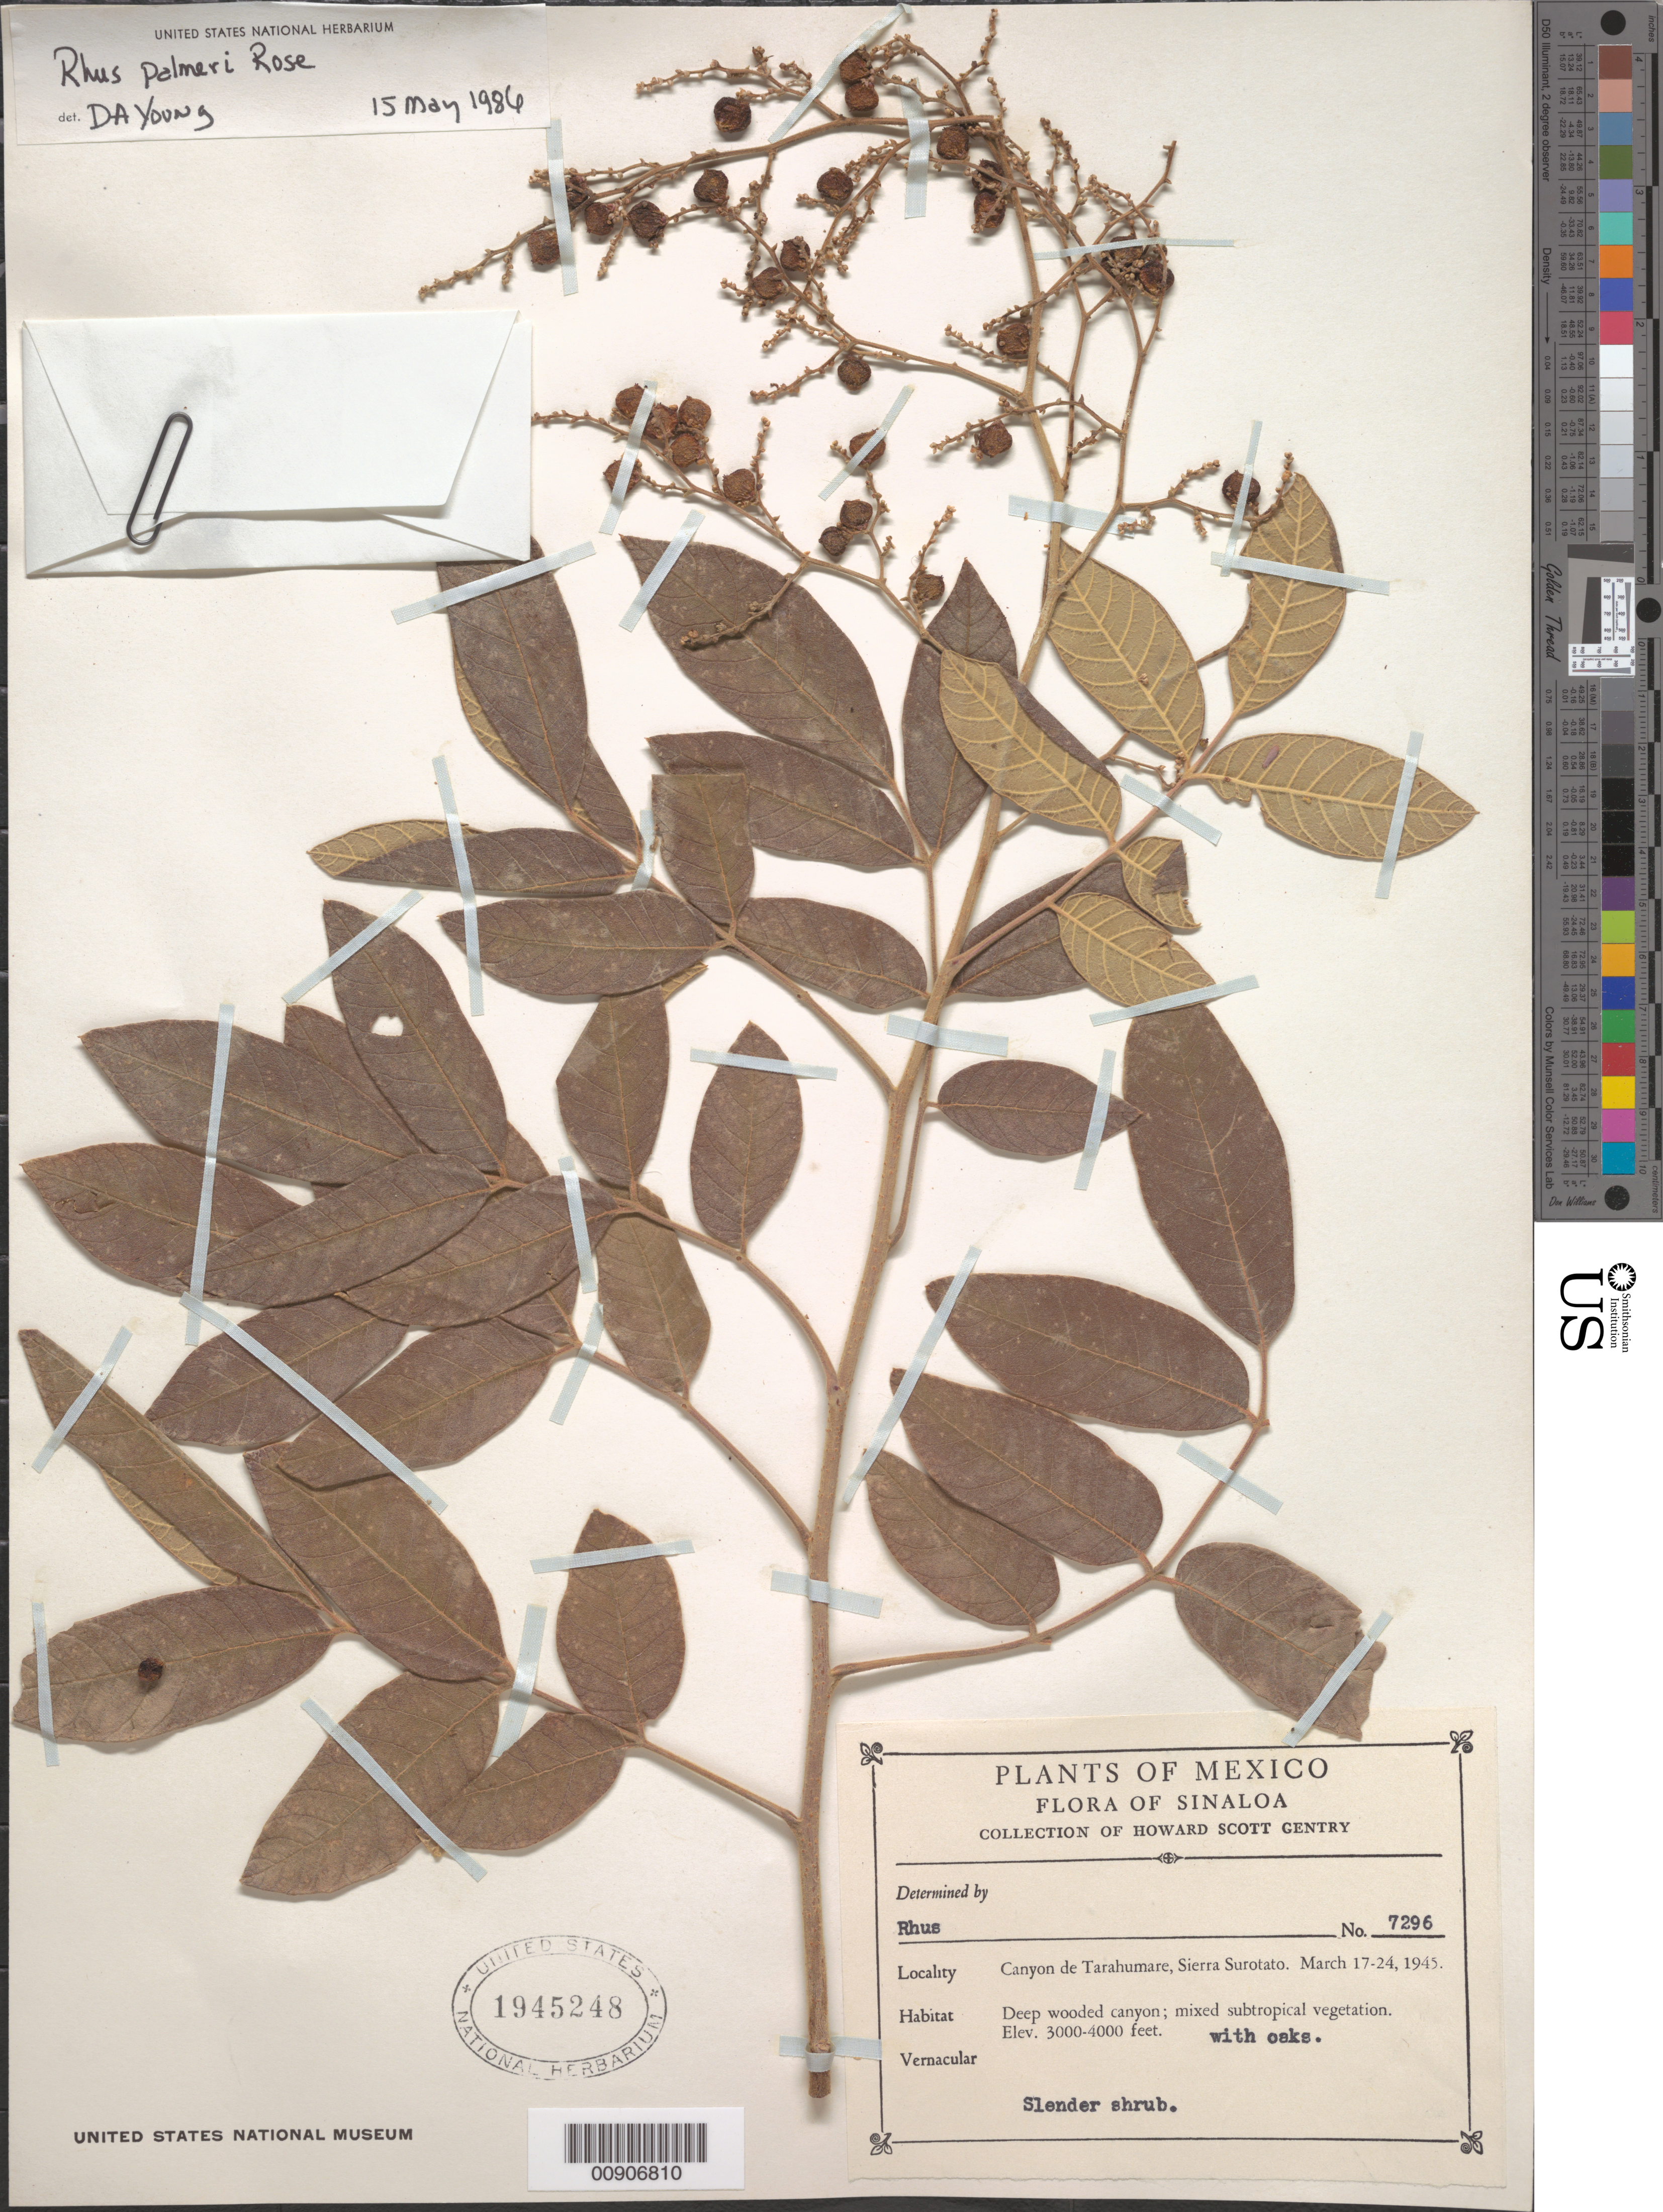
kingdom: Plantae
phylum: Tracheophyta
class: Magnoliopsida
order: Sapindales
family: Anacardiaceae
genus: Rhus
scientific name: Rhus palmeri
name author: Rose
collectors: H. S. Gentry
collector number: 7296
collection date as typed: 17 Mar 1945 to 24 Mar 1945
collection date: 1945-03-17/1945-03-24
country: Mexico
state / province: Sinaloa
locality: Sinaloa: Canyon de Tarahumare, Sierra Surotato.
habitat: Deep wooded canyon; mixed tropical vegetation with oaks.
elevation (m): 914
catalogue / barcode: US 1945248